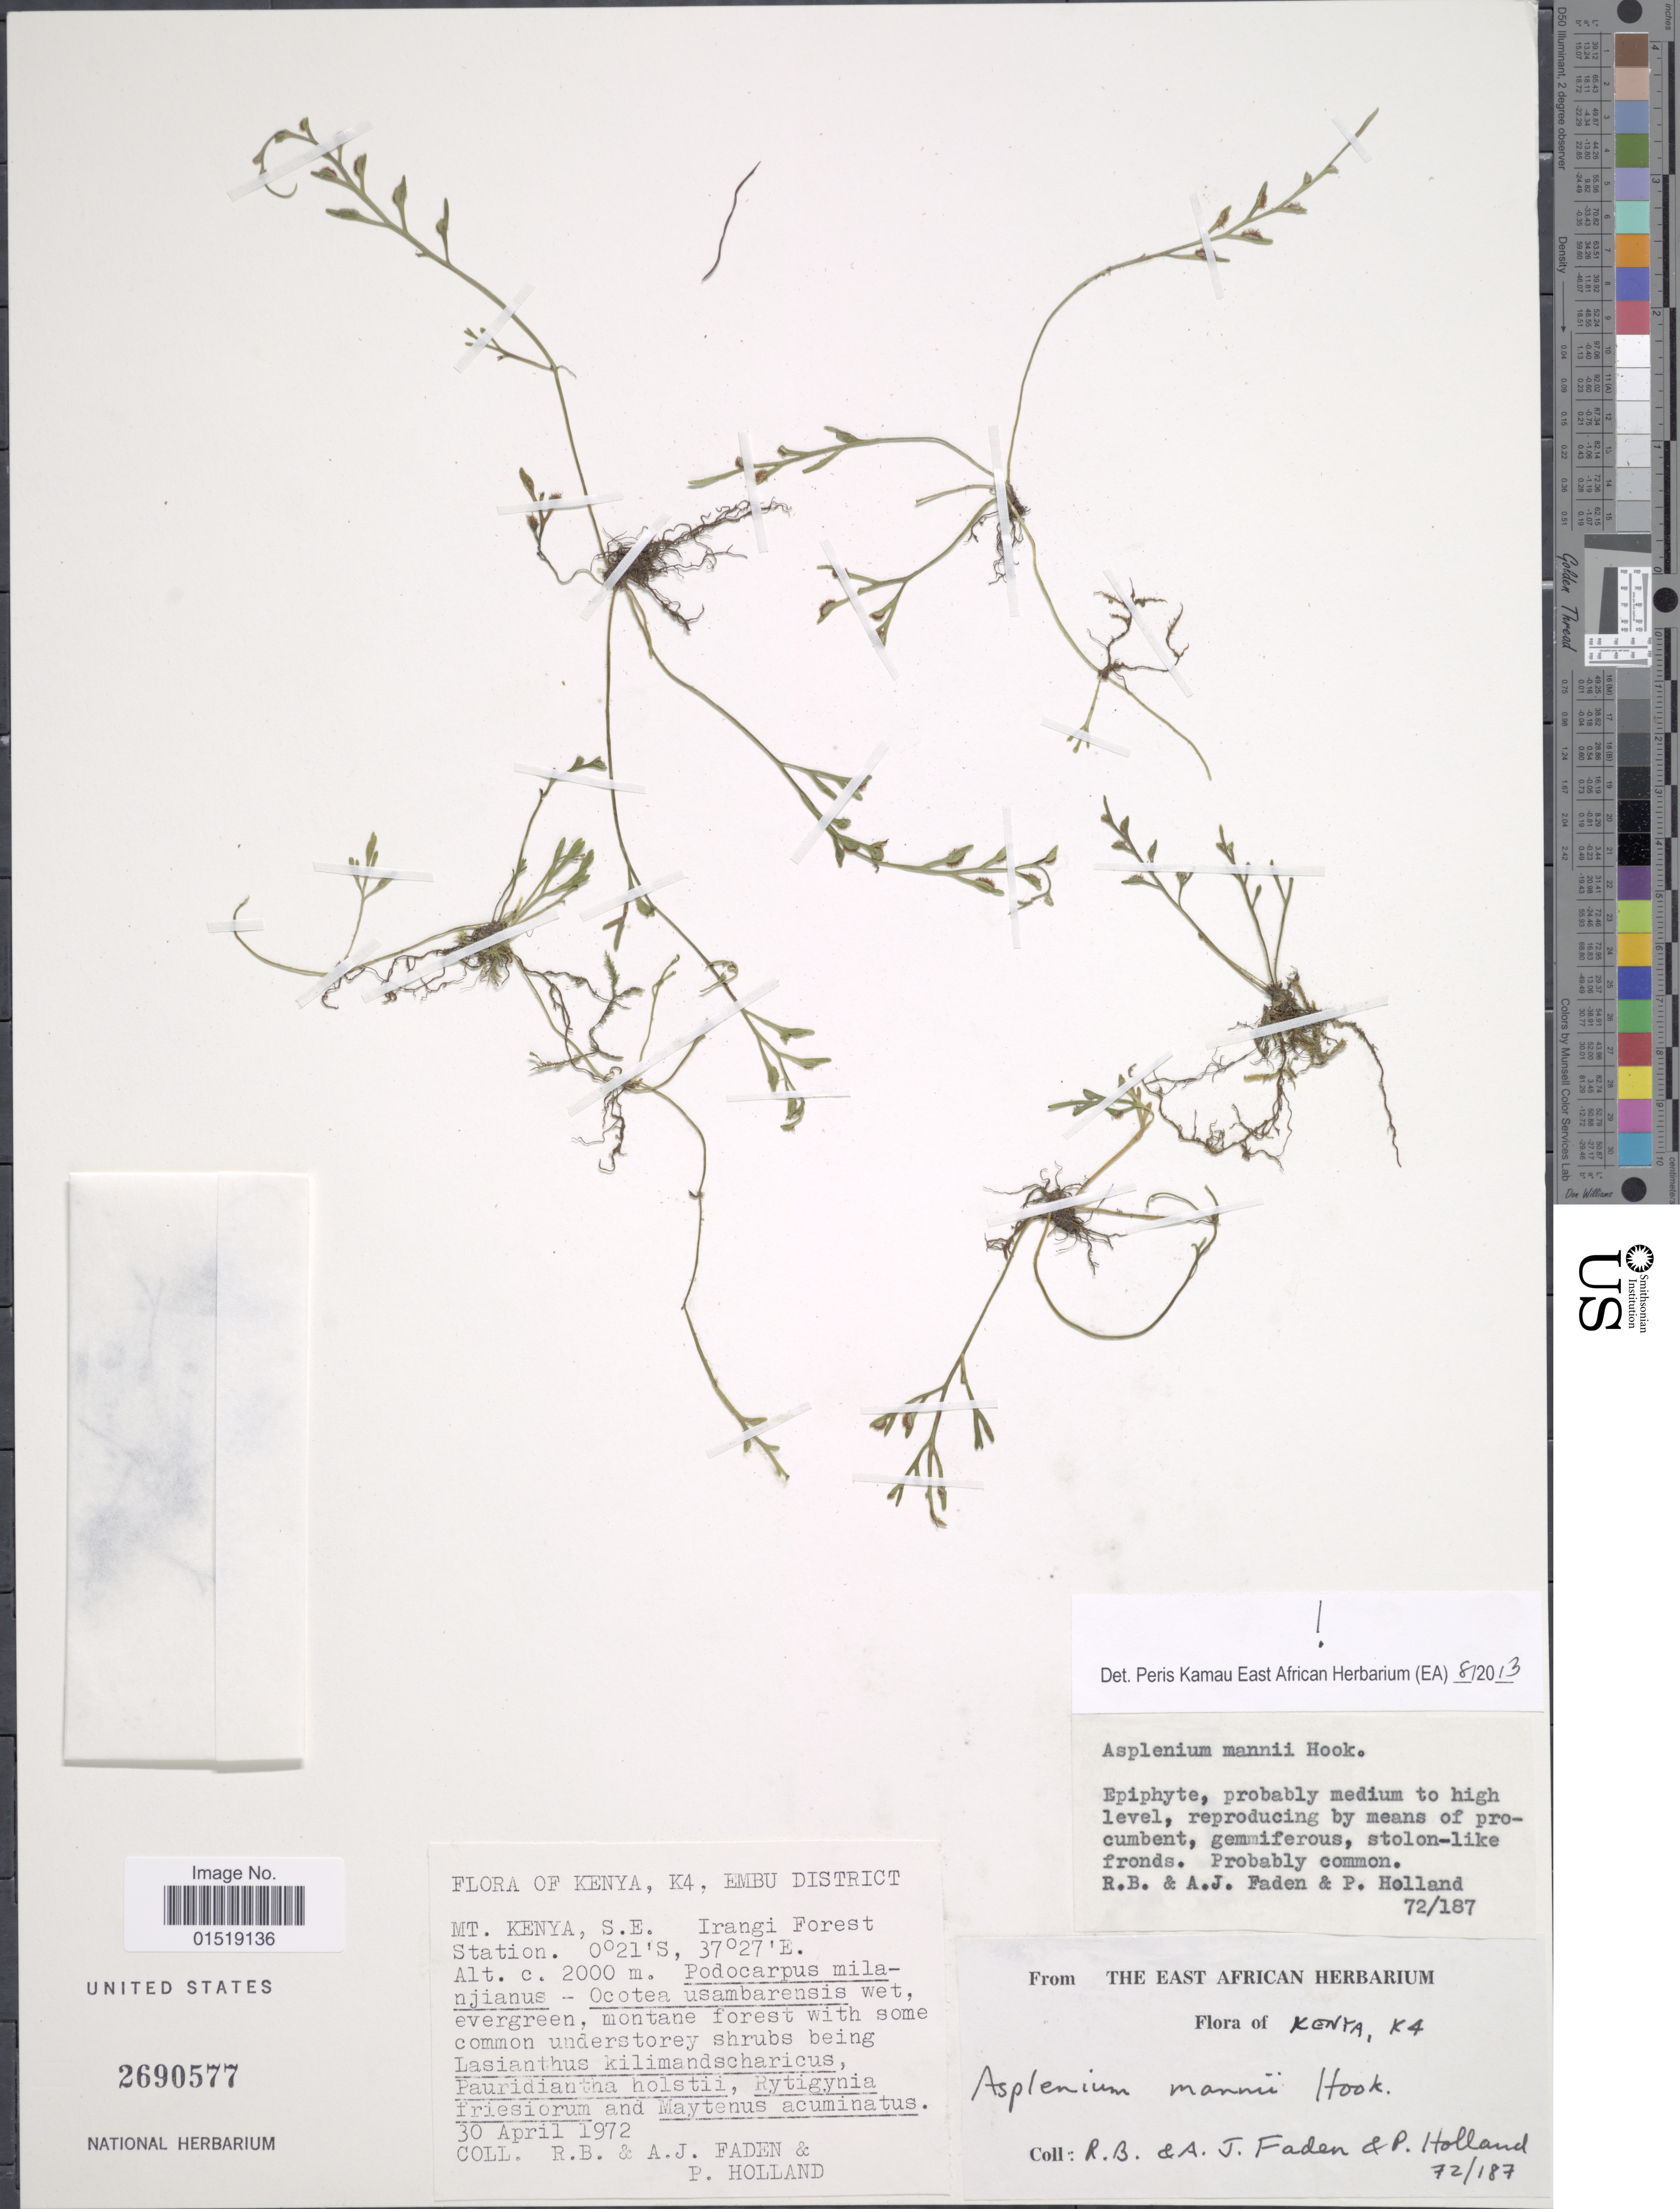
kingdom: Plantae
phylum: Tracheophyta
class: Polypodiopsida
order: Polypodiales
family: Aspleniaceae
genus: Asplenium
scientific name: Asplenium mannii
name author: Hook.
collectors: R. B. Faden, A. J. Faden & P. Holland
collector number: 72/187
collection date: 1972-04-30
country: Kenya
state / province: Embu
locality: Kenya, K4, Embu District. Mt. Kenya, S.E. Irangi Forest Station.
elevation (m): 2000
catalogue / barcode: US 2690577